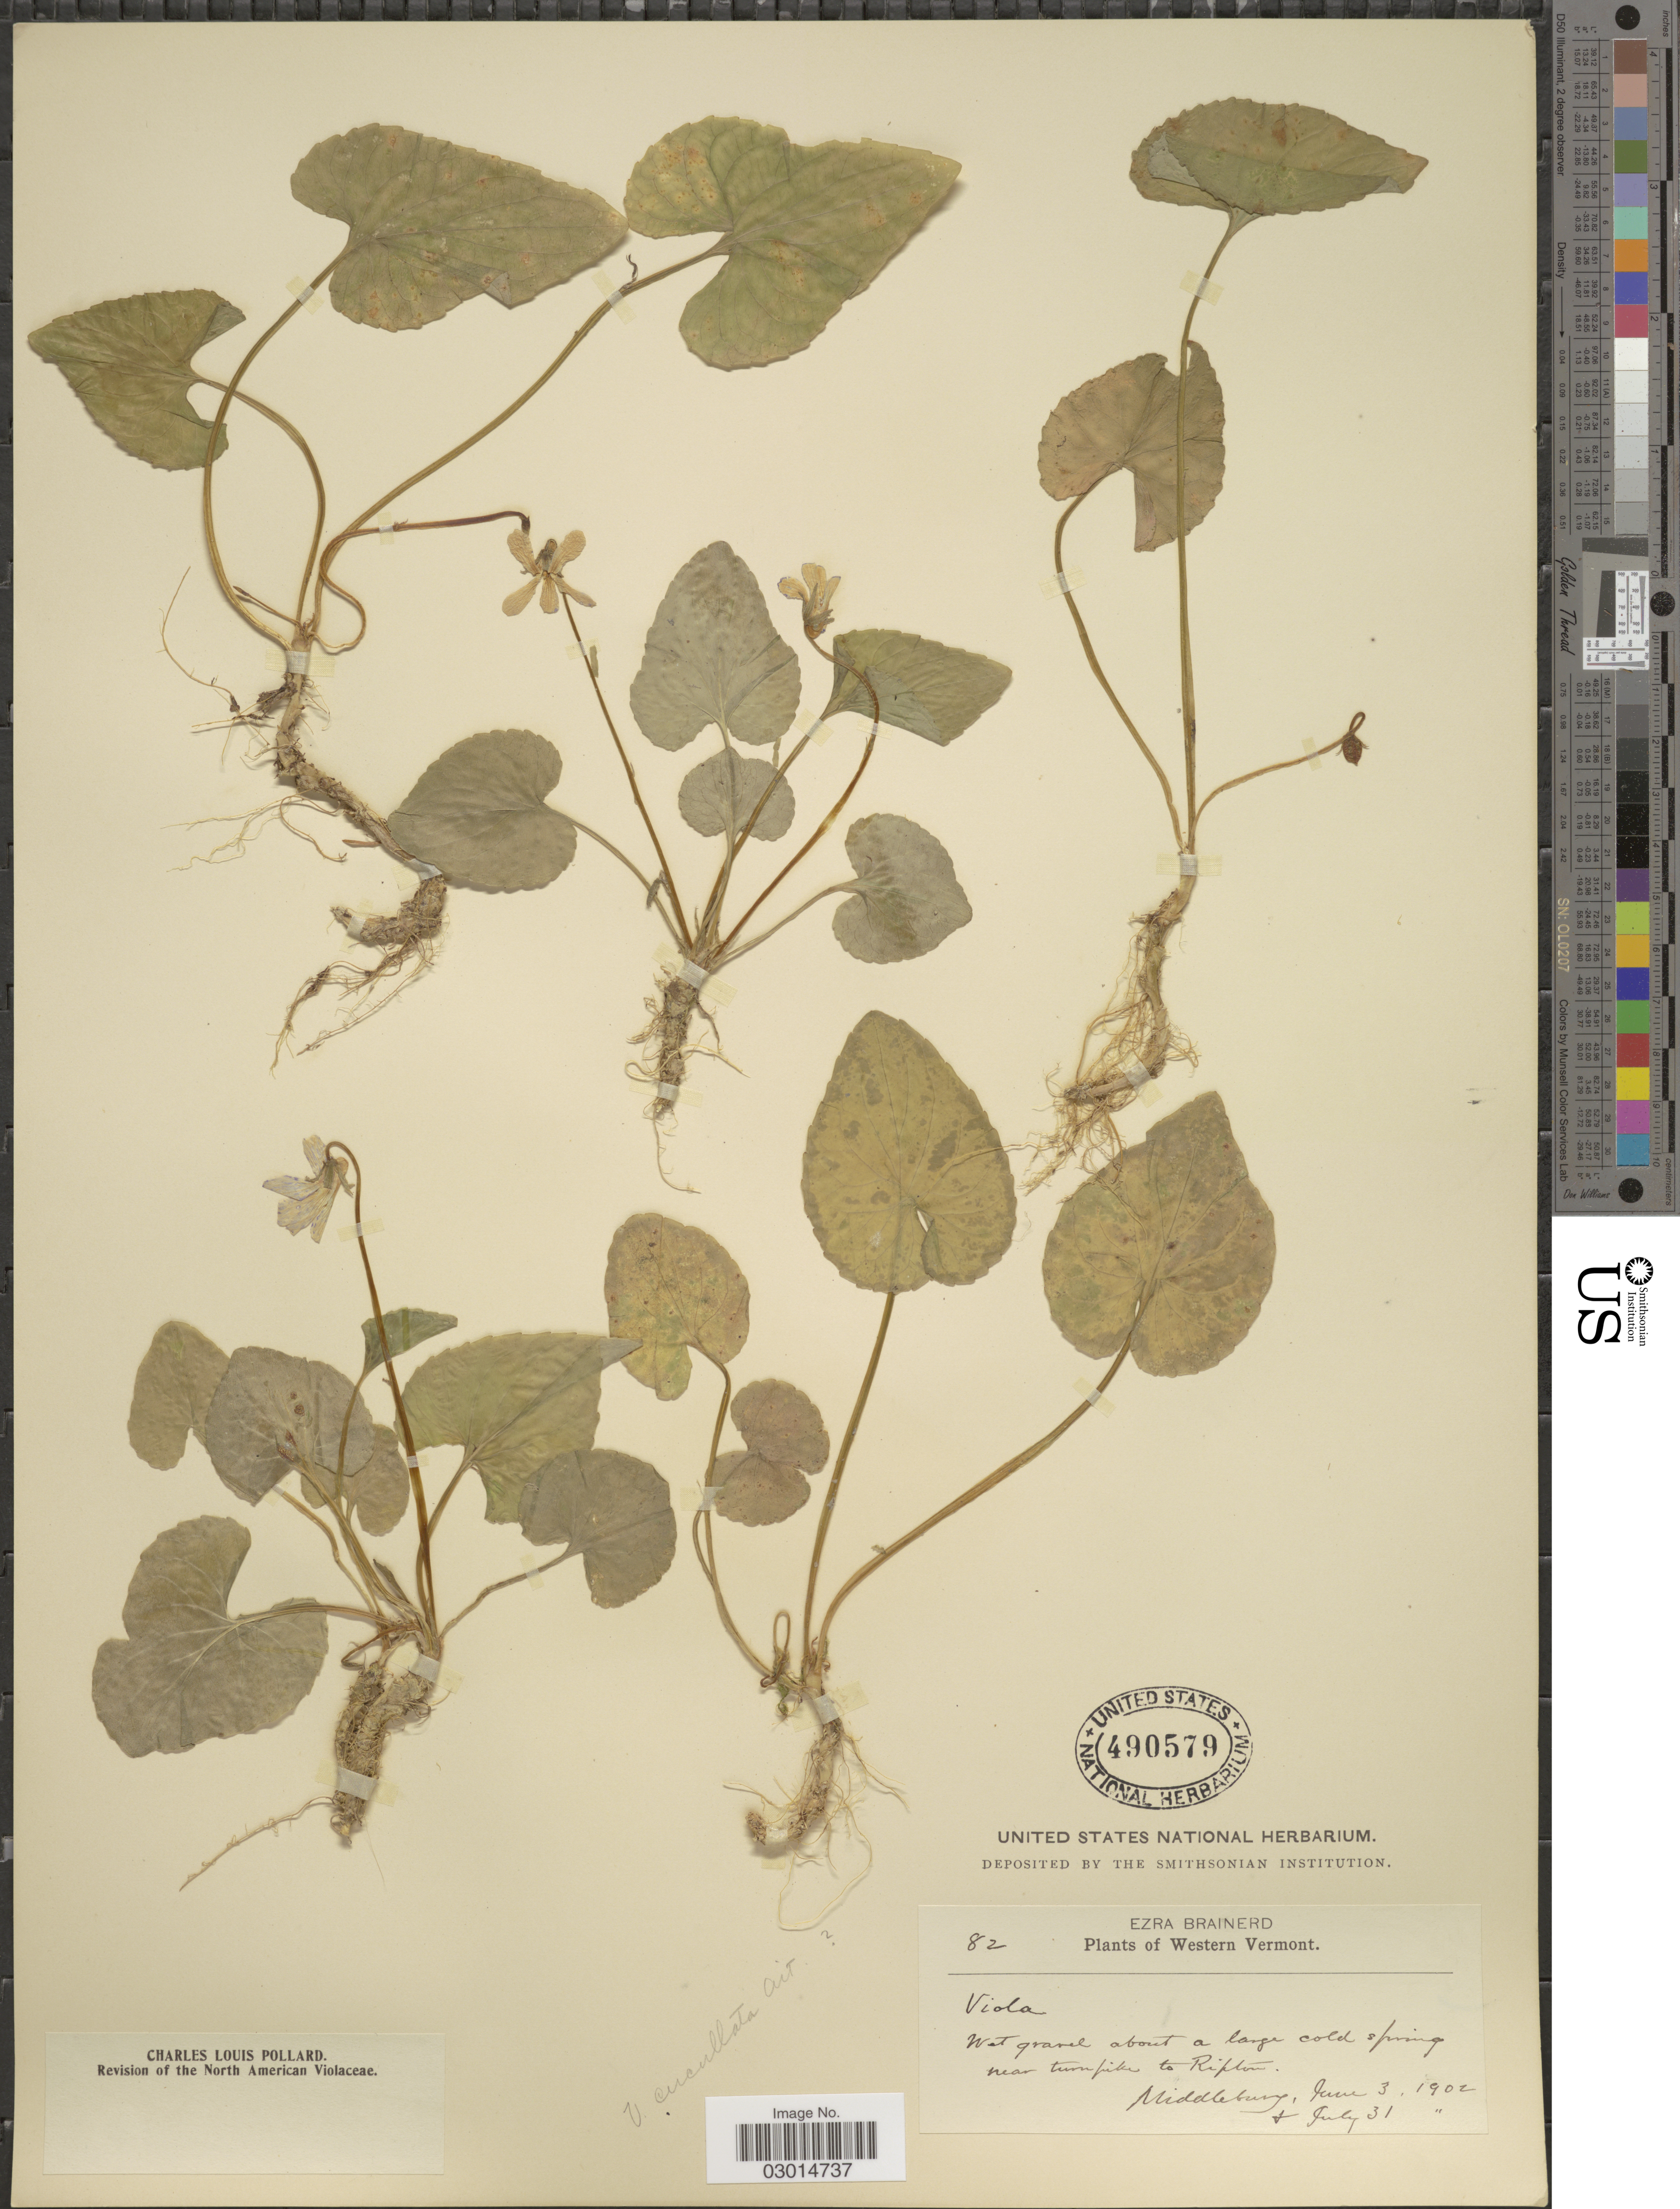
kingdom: Plantae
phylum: Tracheophyta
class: Magnoliopsida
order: Malpighiales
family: Violaceae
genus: Viola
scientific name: Viola cucullata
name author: Aiton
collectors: E. Brainerd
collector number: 82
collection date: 1902-06-03/1902-07-31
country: United States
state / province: Vermont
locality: Western Vermont. Wet gravel about a large cold spring near turnpike to Ripton. Middlebury.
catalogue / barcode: US 490579